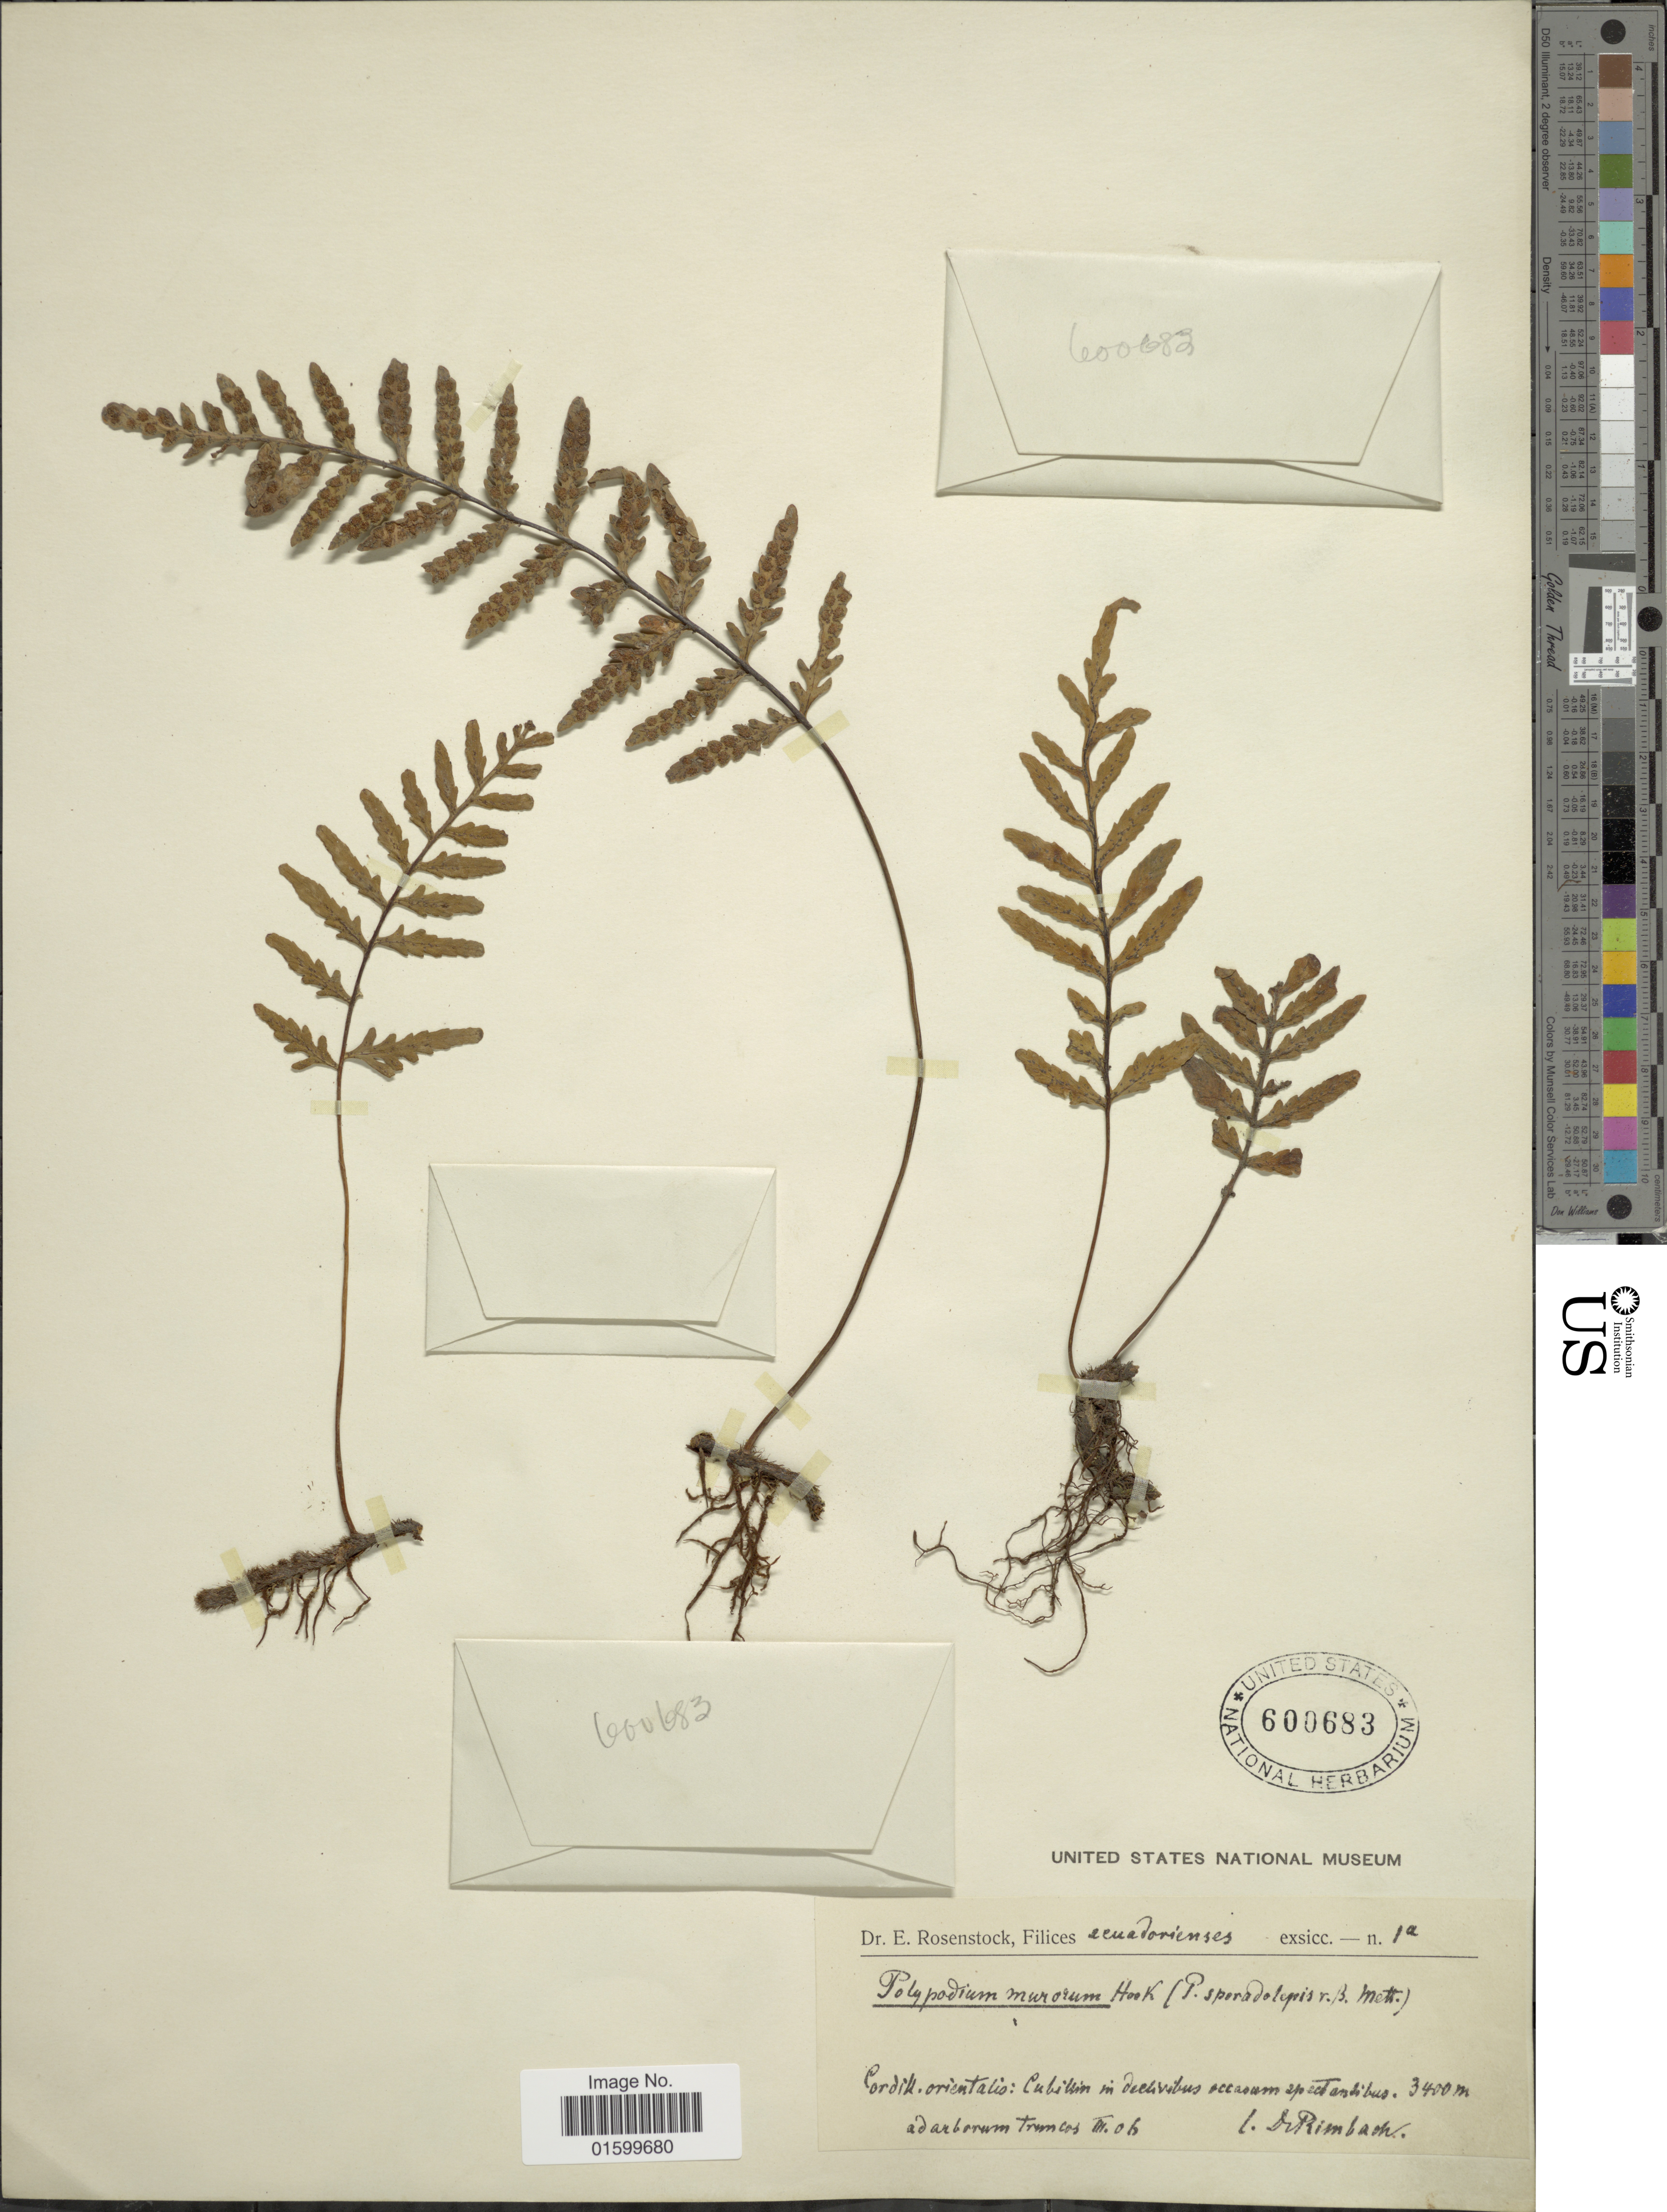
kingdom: Plantae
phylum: Tracheophyta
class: Polypodiopsida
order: Polypodiales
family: Polypodiaceae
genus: Pleopeltis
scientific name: Pleopeltis murorum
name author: (Hook.) A.R. Sm. & Tejero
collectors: Rimbach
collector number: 1a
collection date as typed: Transcribed d/m/y: /3/6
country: Ecuador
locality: Ecuadorienses, Cordill. orientalis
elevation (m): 3400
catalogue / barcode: US 600683